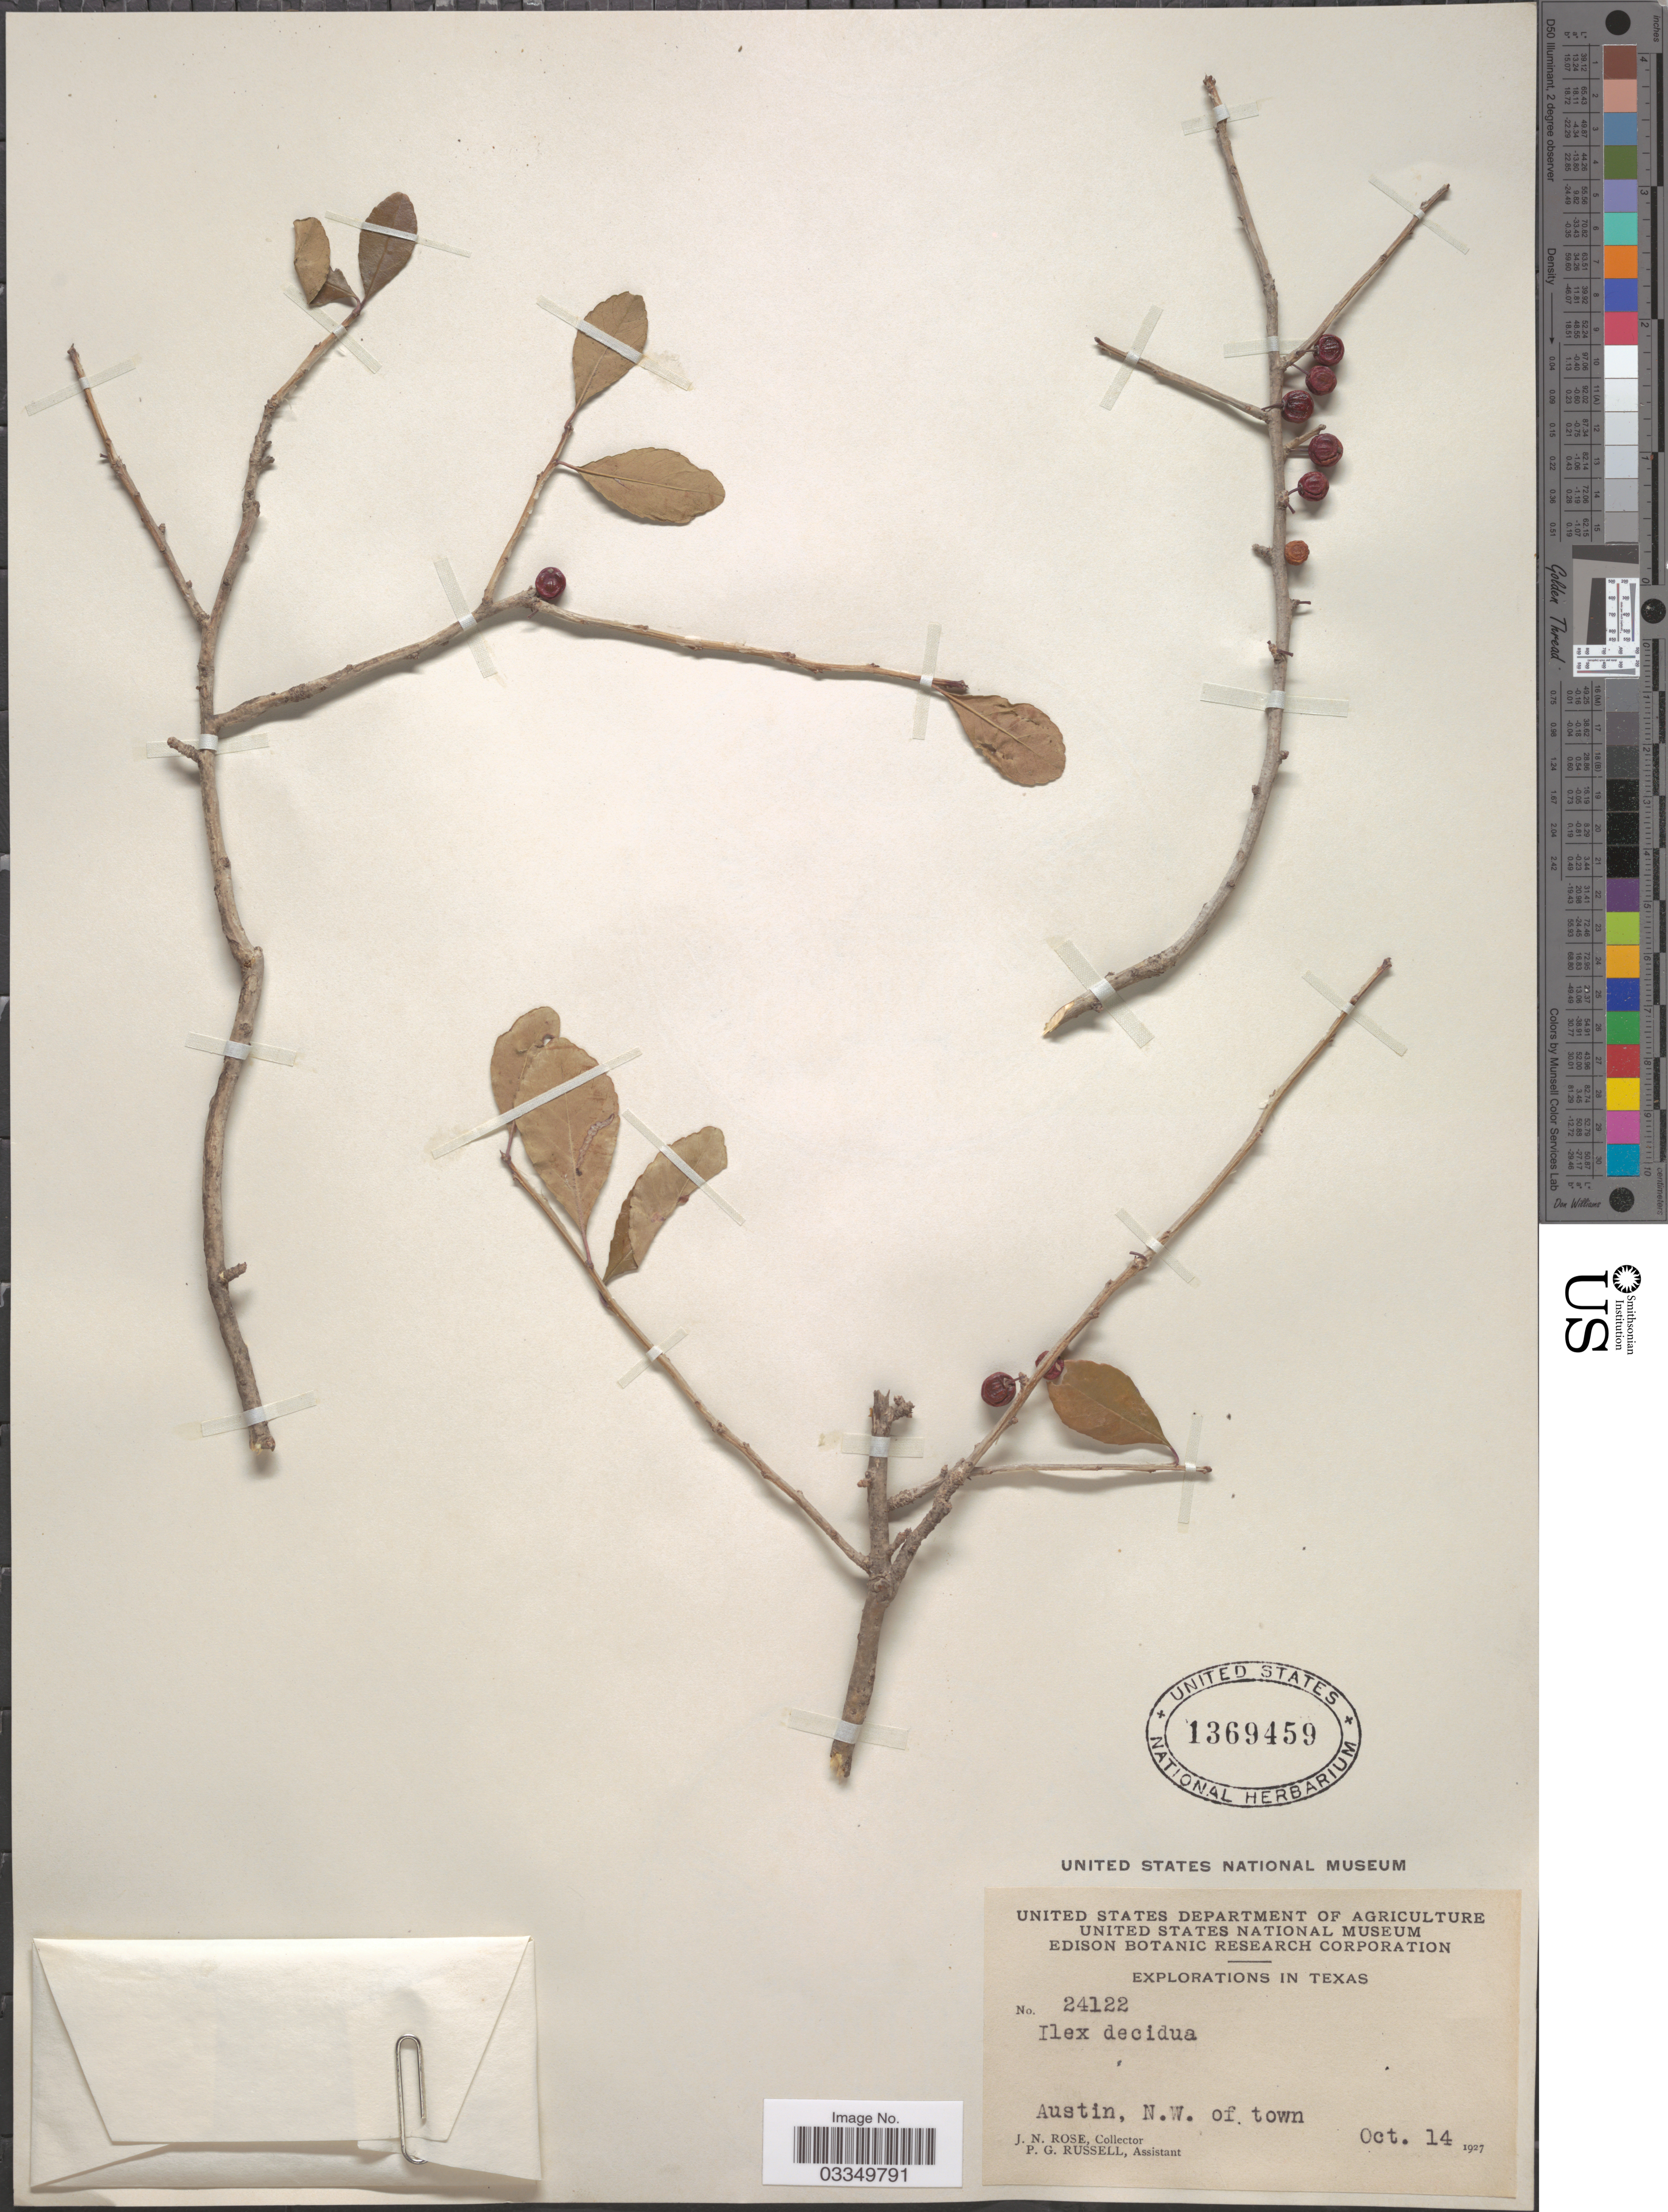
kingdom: Plantae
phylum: Tracheophyta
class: Magnoliopsida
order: Aquifoliales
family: Aquifoliaceae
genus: Ilex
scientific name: Ilex decidua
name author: Walter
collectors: J. N. Rose & P. G. Russell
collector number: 24122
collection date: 1927-10-14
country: United States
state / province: Texas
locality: Austin, N.W. of town.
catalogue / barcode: US 1369459